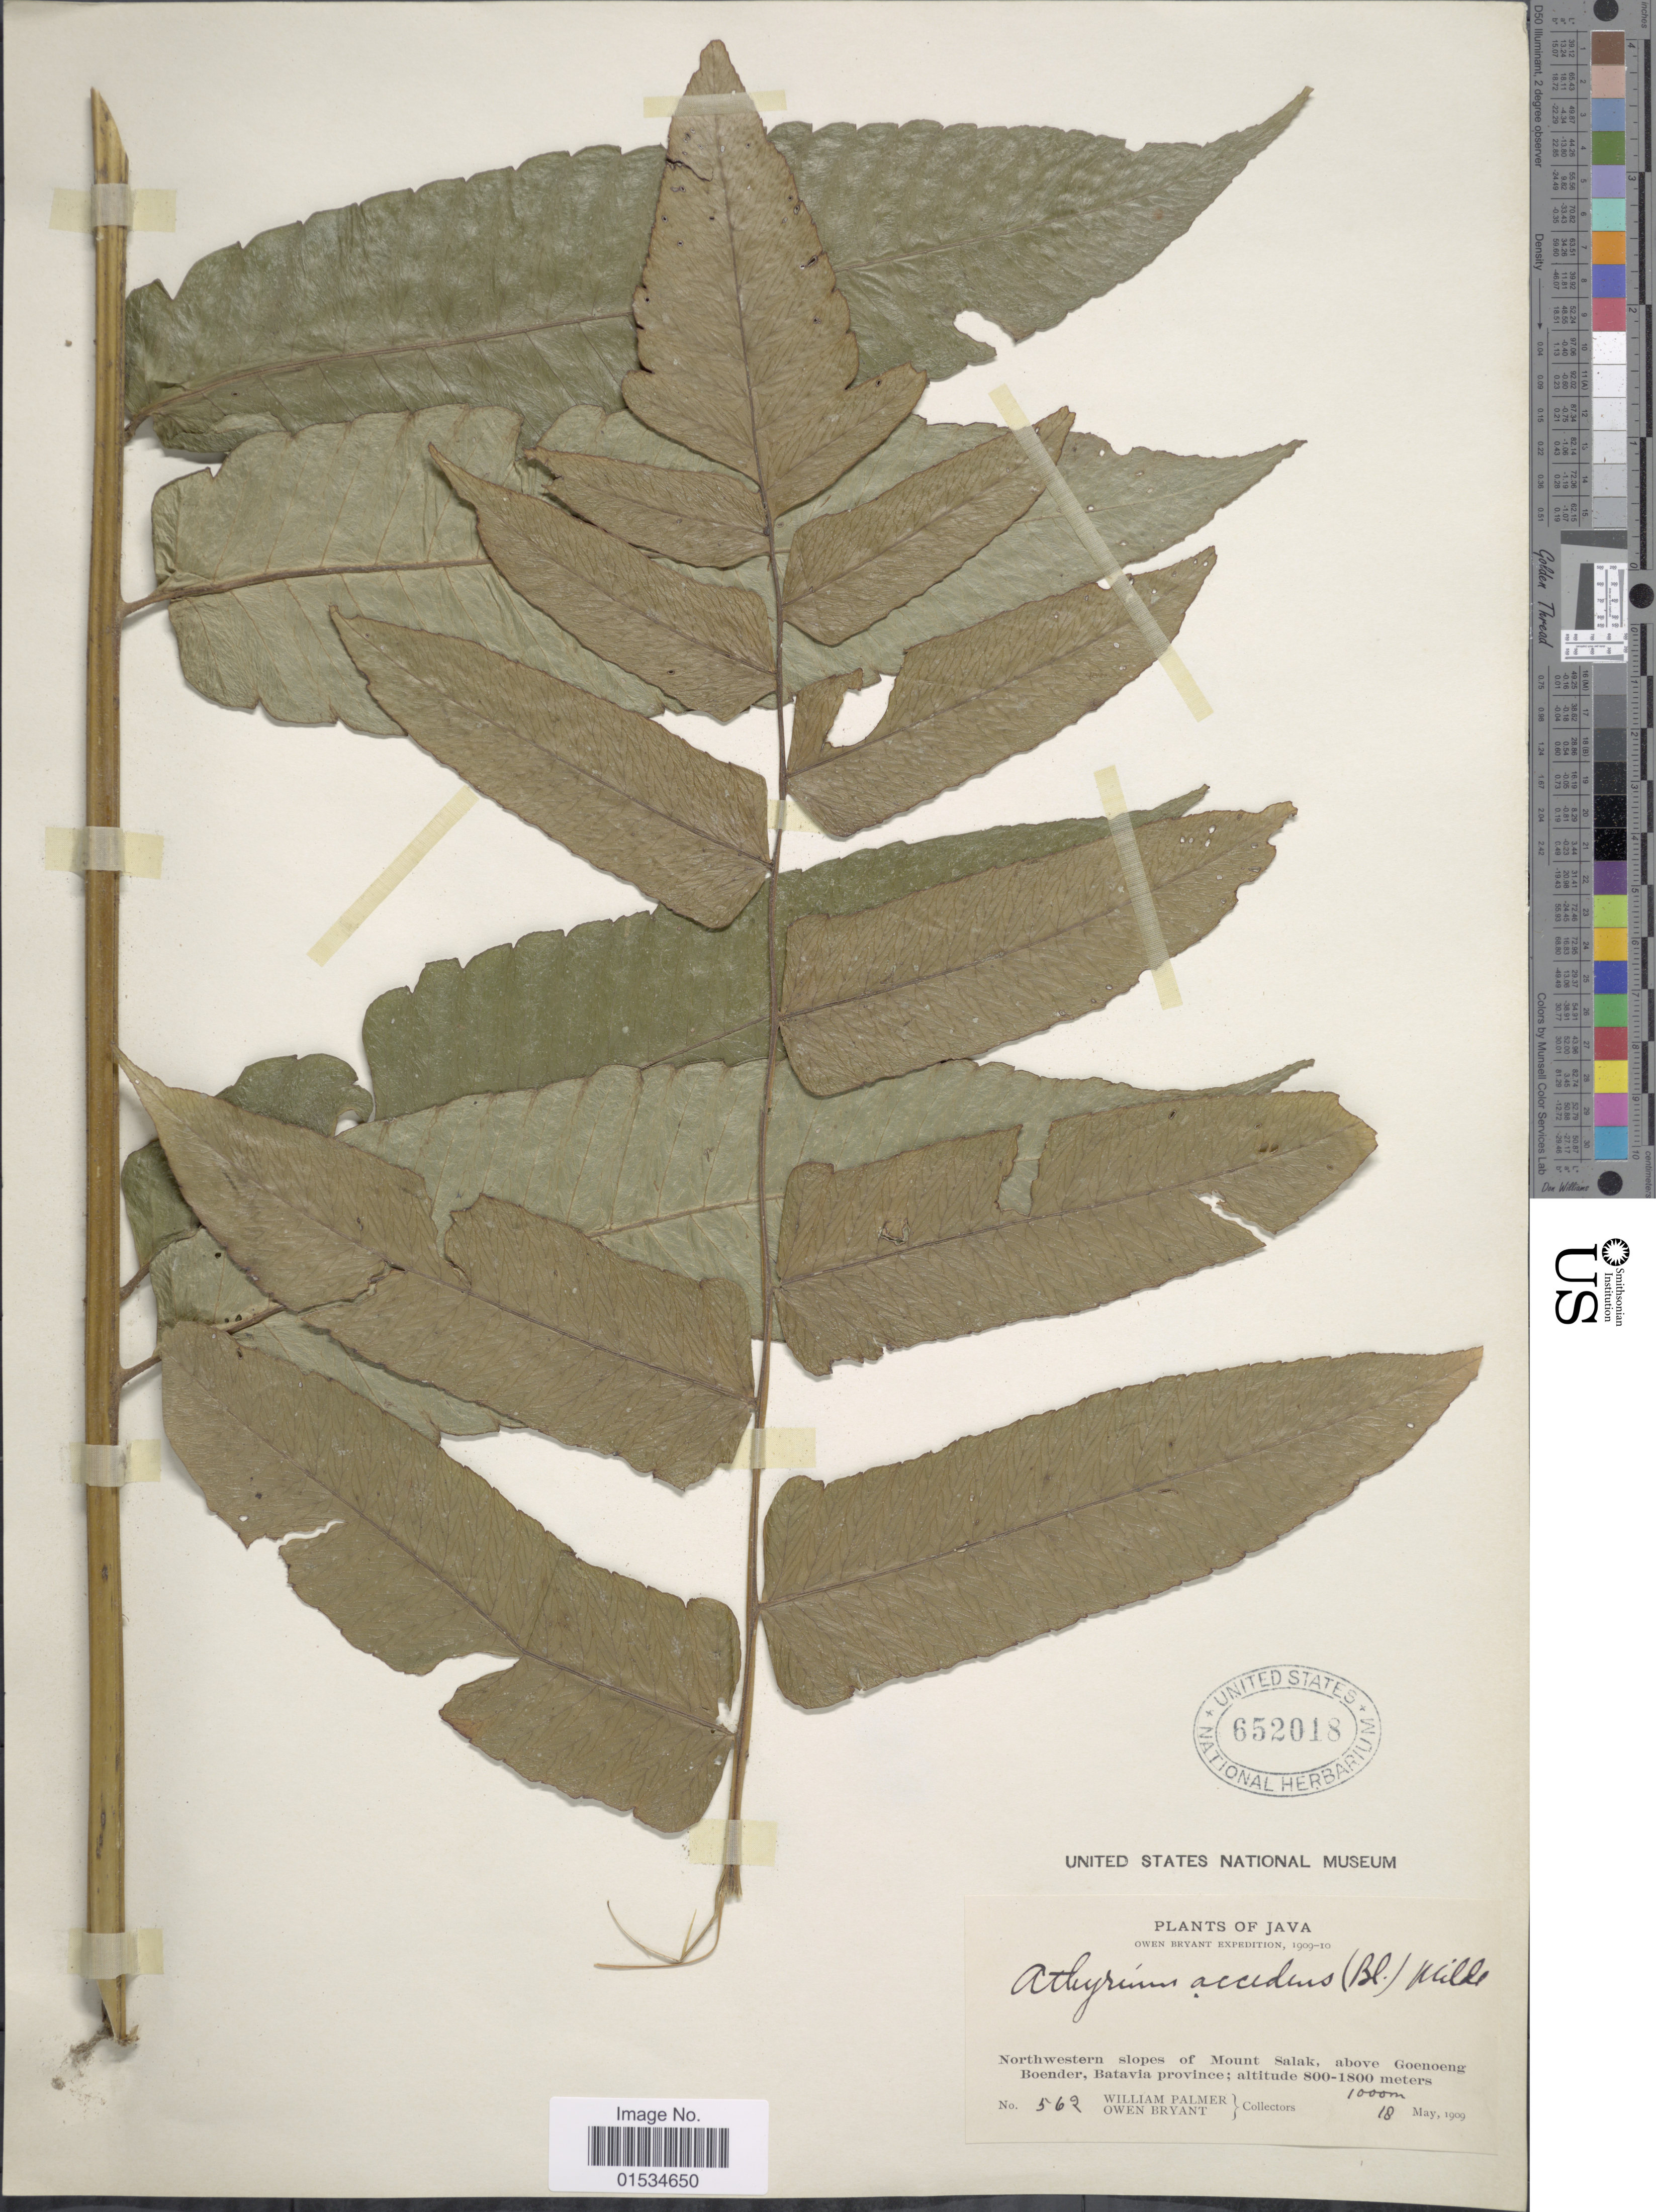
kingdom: Plantae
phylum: Tracheophyta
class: Polypodiopsida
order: Polypodiales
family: Athyriaceae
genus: Diplazium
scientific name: Diplazium accendens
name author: Blume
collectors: W. Palmer & O. Bryant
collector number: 562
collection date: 1909-05-18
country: Indonesia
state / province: Java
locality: Northwestern slopes of Mount Salak, Above Goenoeng Boender, Batavia Province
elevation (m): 1000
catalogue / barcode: US 652018